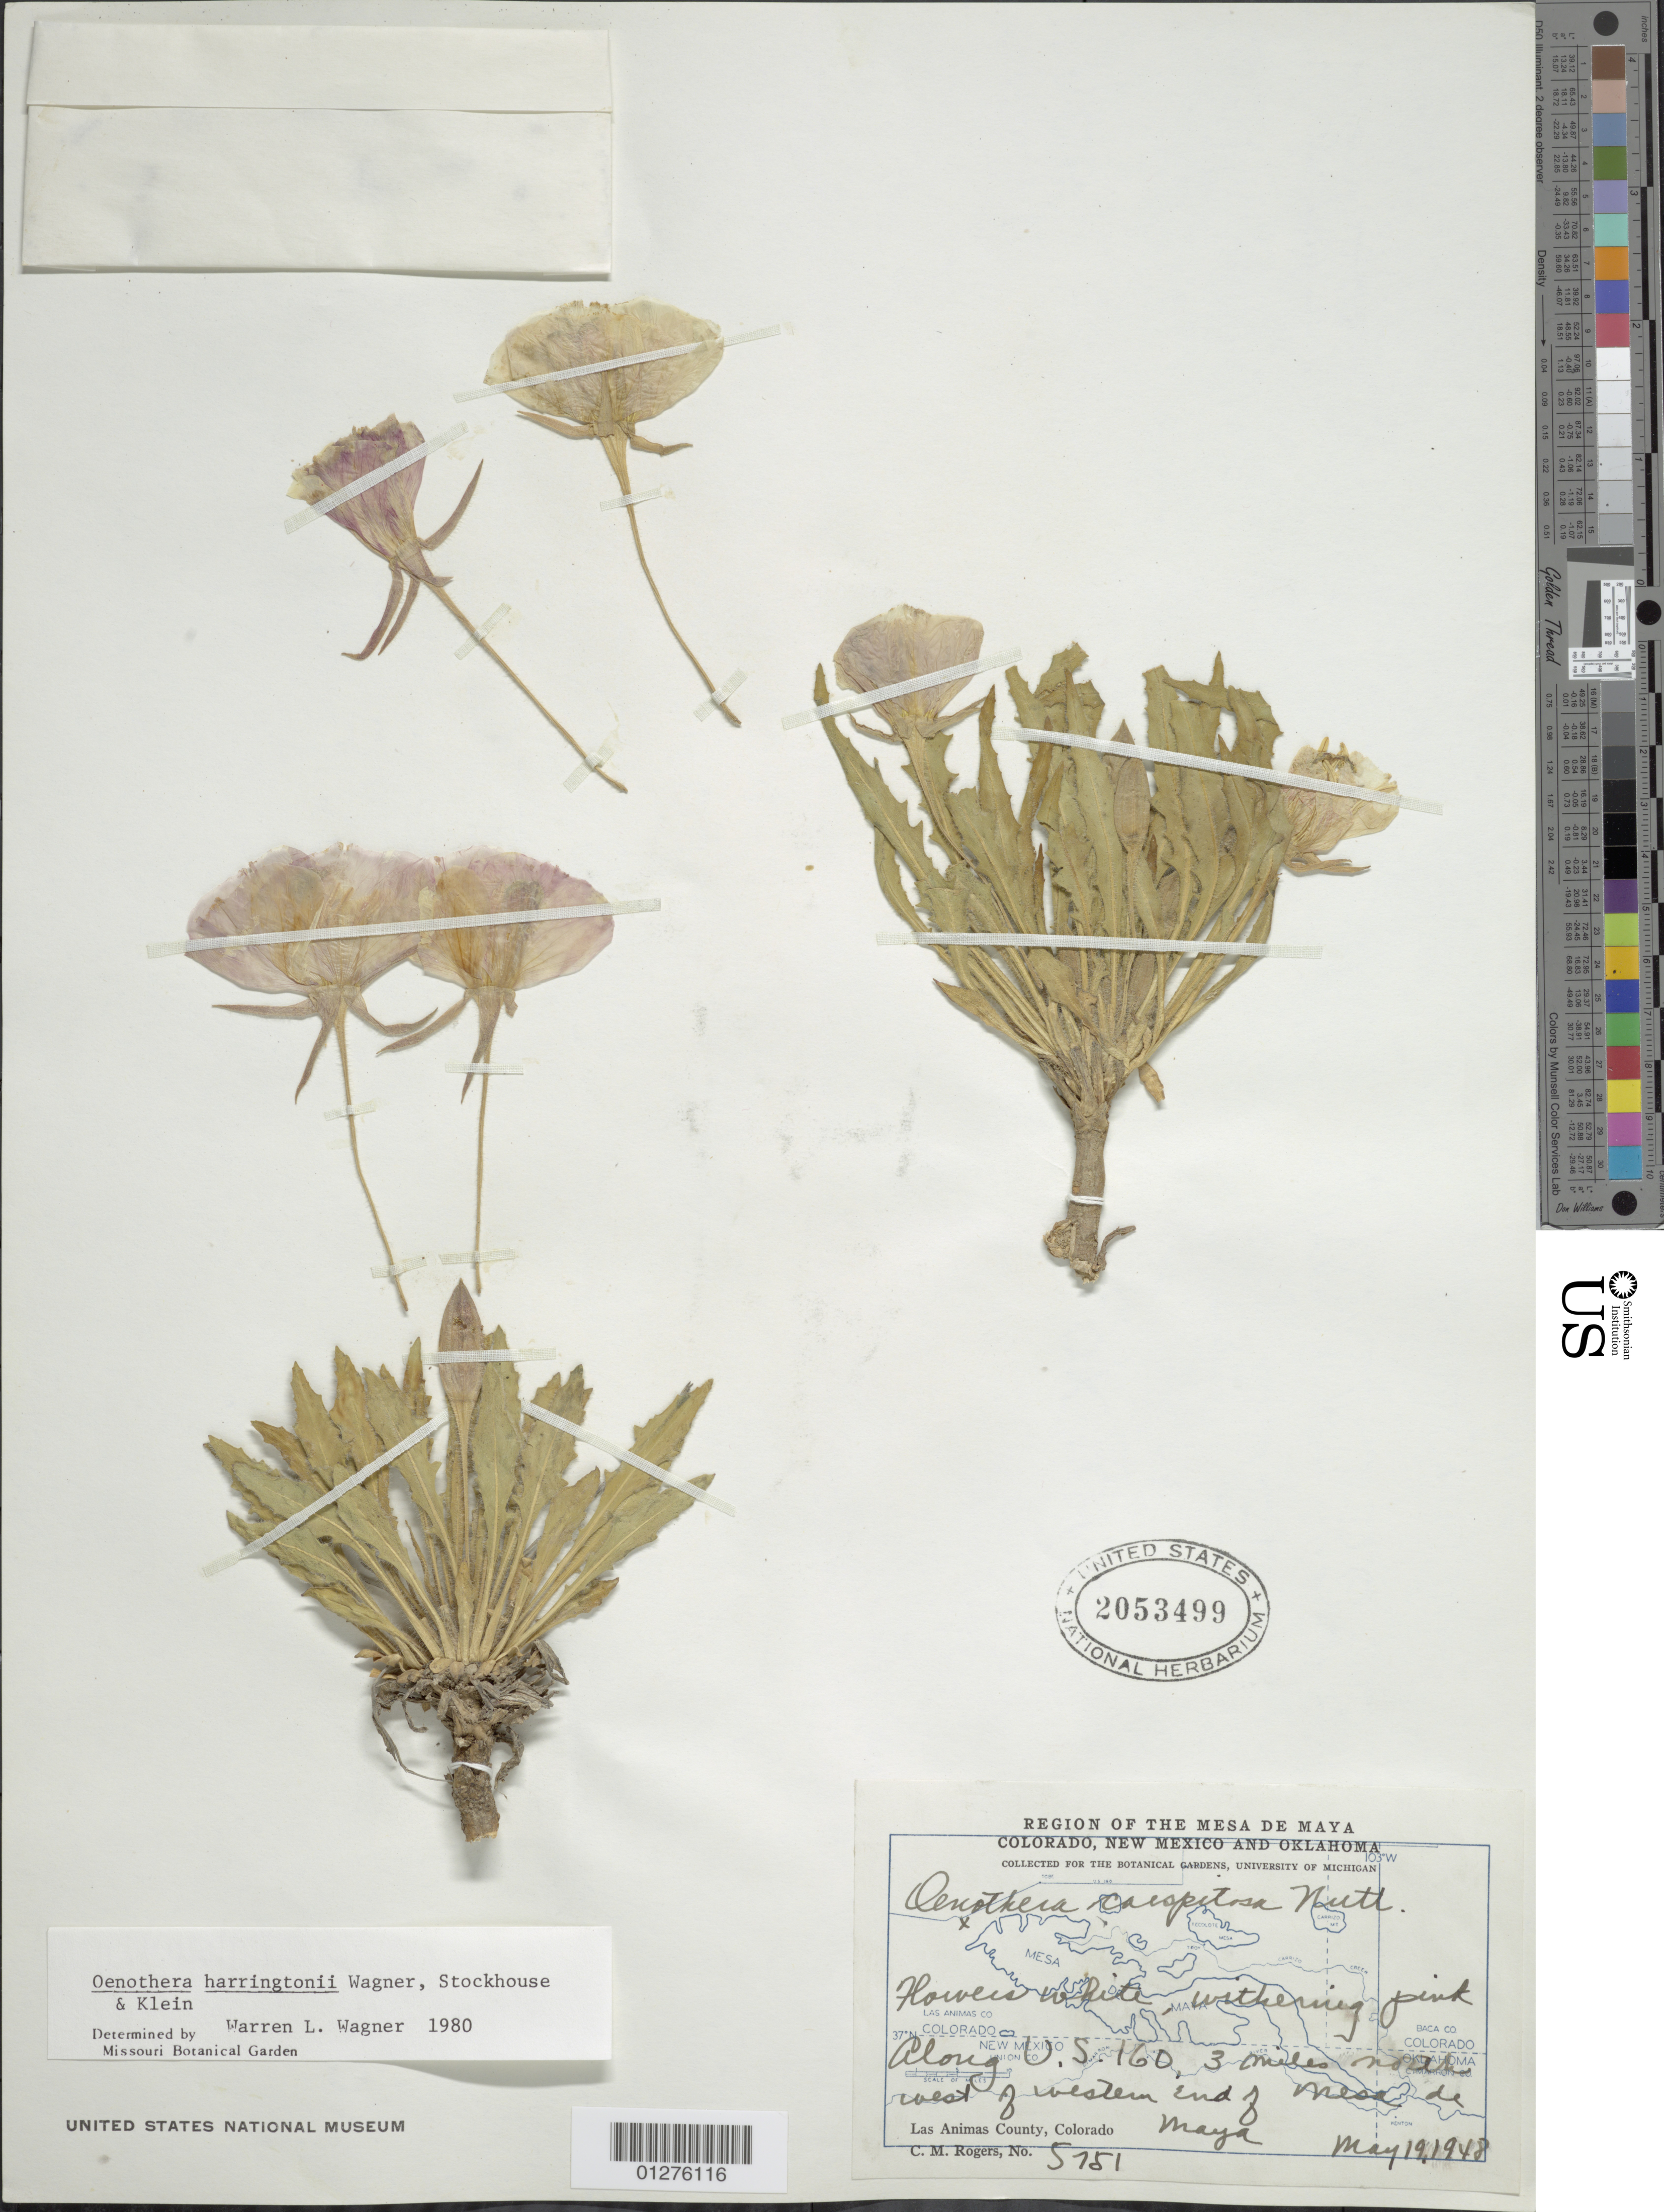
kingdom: Plantae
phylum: Tracheophyta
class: Magnoliopsida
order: Myrtales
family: Onagraceae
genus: Oenothera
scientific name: Oenothera harringtonii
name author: W.L. Wagner et al.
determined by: Wagner, W. L., (BOT), Smithsonian Institution - National Museum of Natural History (UNITED STATES)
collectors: C. M. Rogers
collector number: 5751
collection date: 1948-05-19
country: United States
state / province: Colorado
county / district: Las Animas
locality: Along U.S. 160, 3 miles northwest of western end of Mesa de Maya.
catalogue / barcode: US 2053499